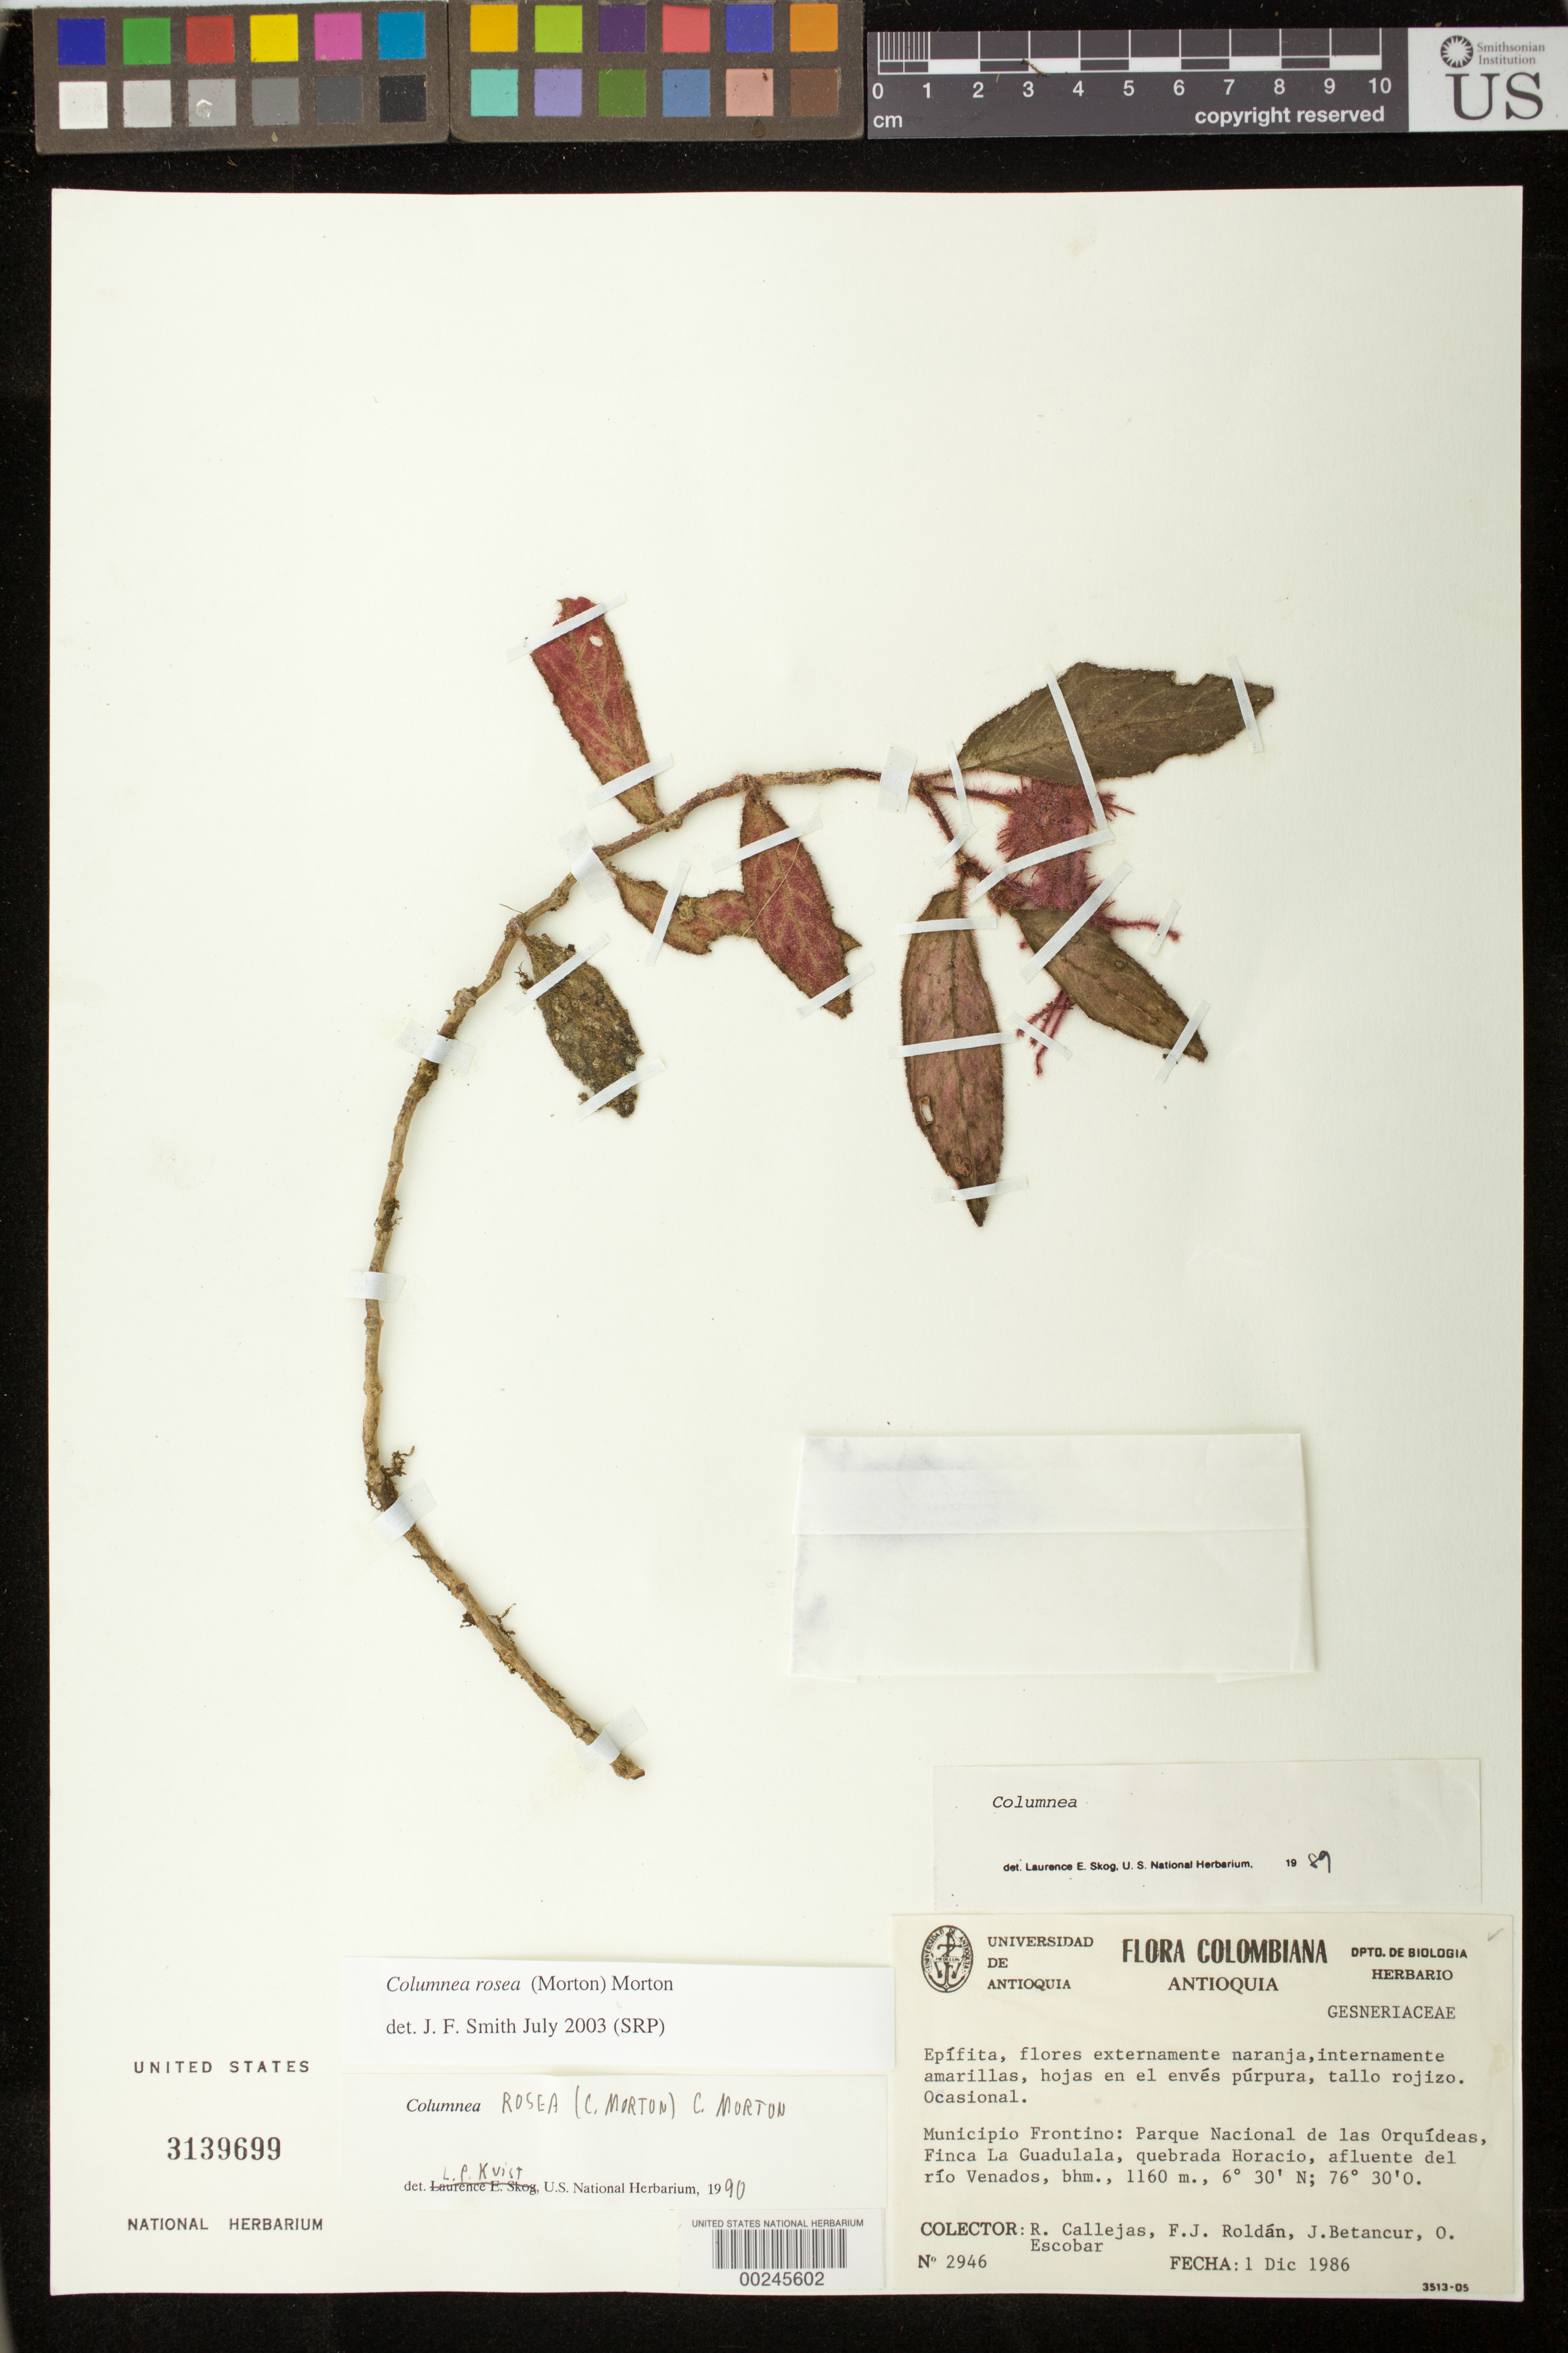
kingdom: Plantae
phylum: Tracheophyta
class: Magnoliopsida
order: Lamiales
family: Gesneriaceae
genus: Columnea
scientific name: Columnea rosea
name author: (C.V. Morton) C.V. Morton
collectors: R. Callejas, F. J. Roldán, J. C. Betancur & O. D. Escobar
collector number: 2946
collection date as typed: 01 Dec 1986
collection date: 1986-12-01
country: Colombia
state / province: Antioquia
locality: Mpio. Frontino, Parque Nacional de las Orquideas, Finca la Guadulala, Quebrada Horacio, tributary ofrio Venados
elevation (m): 1160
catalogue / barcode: US 3139699